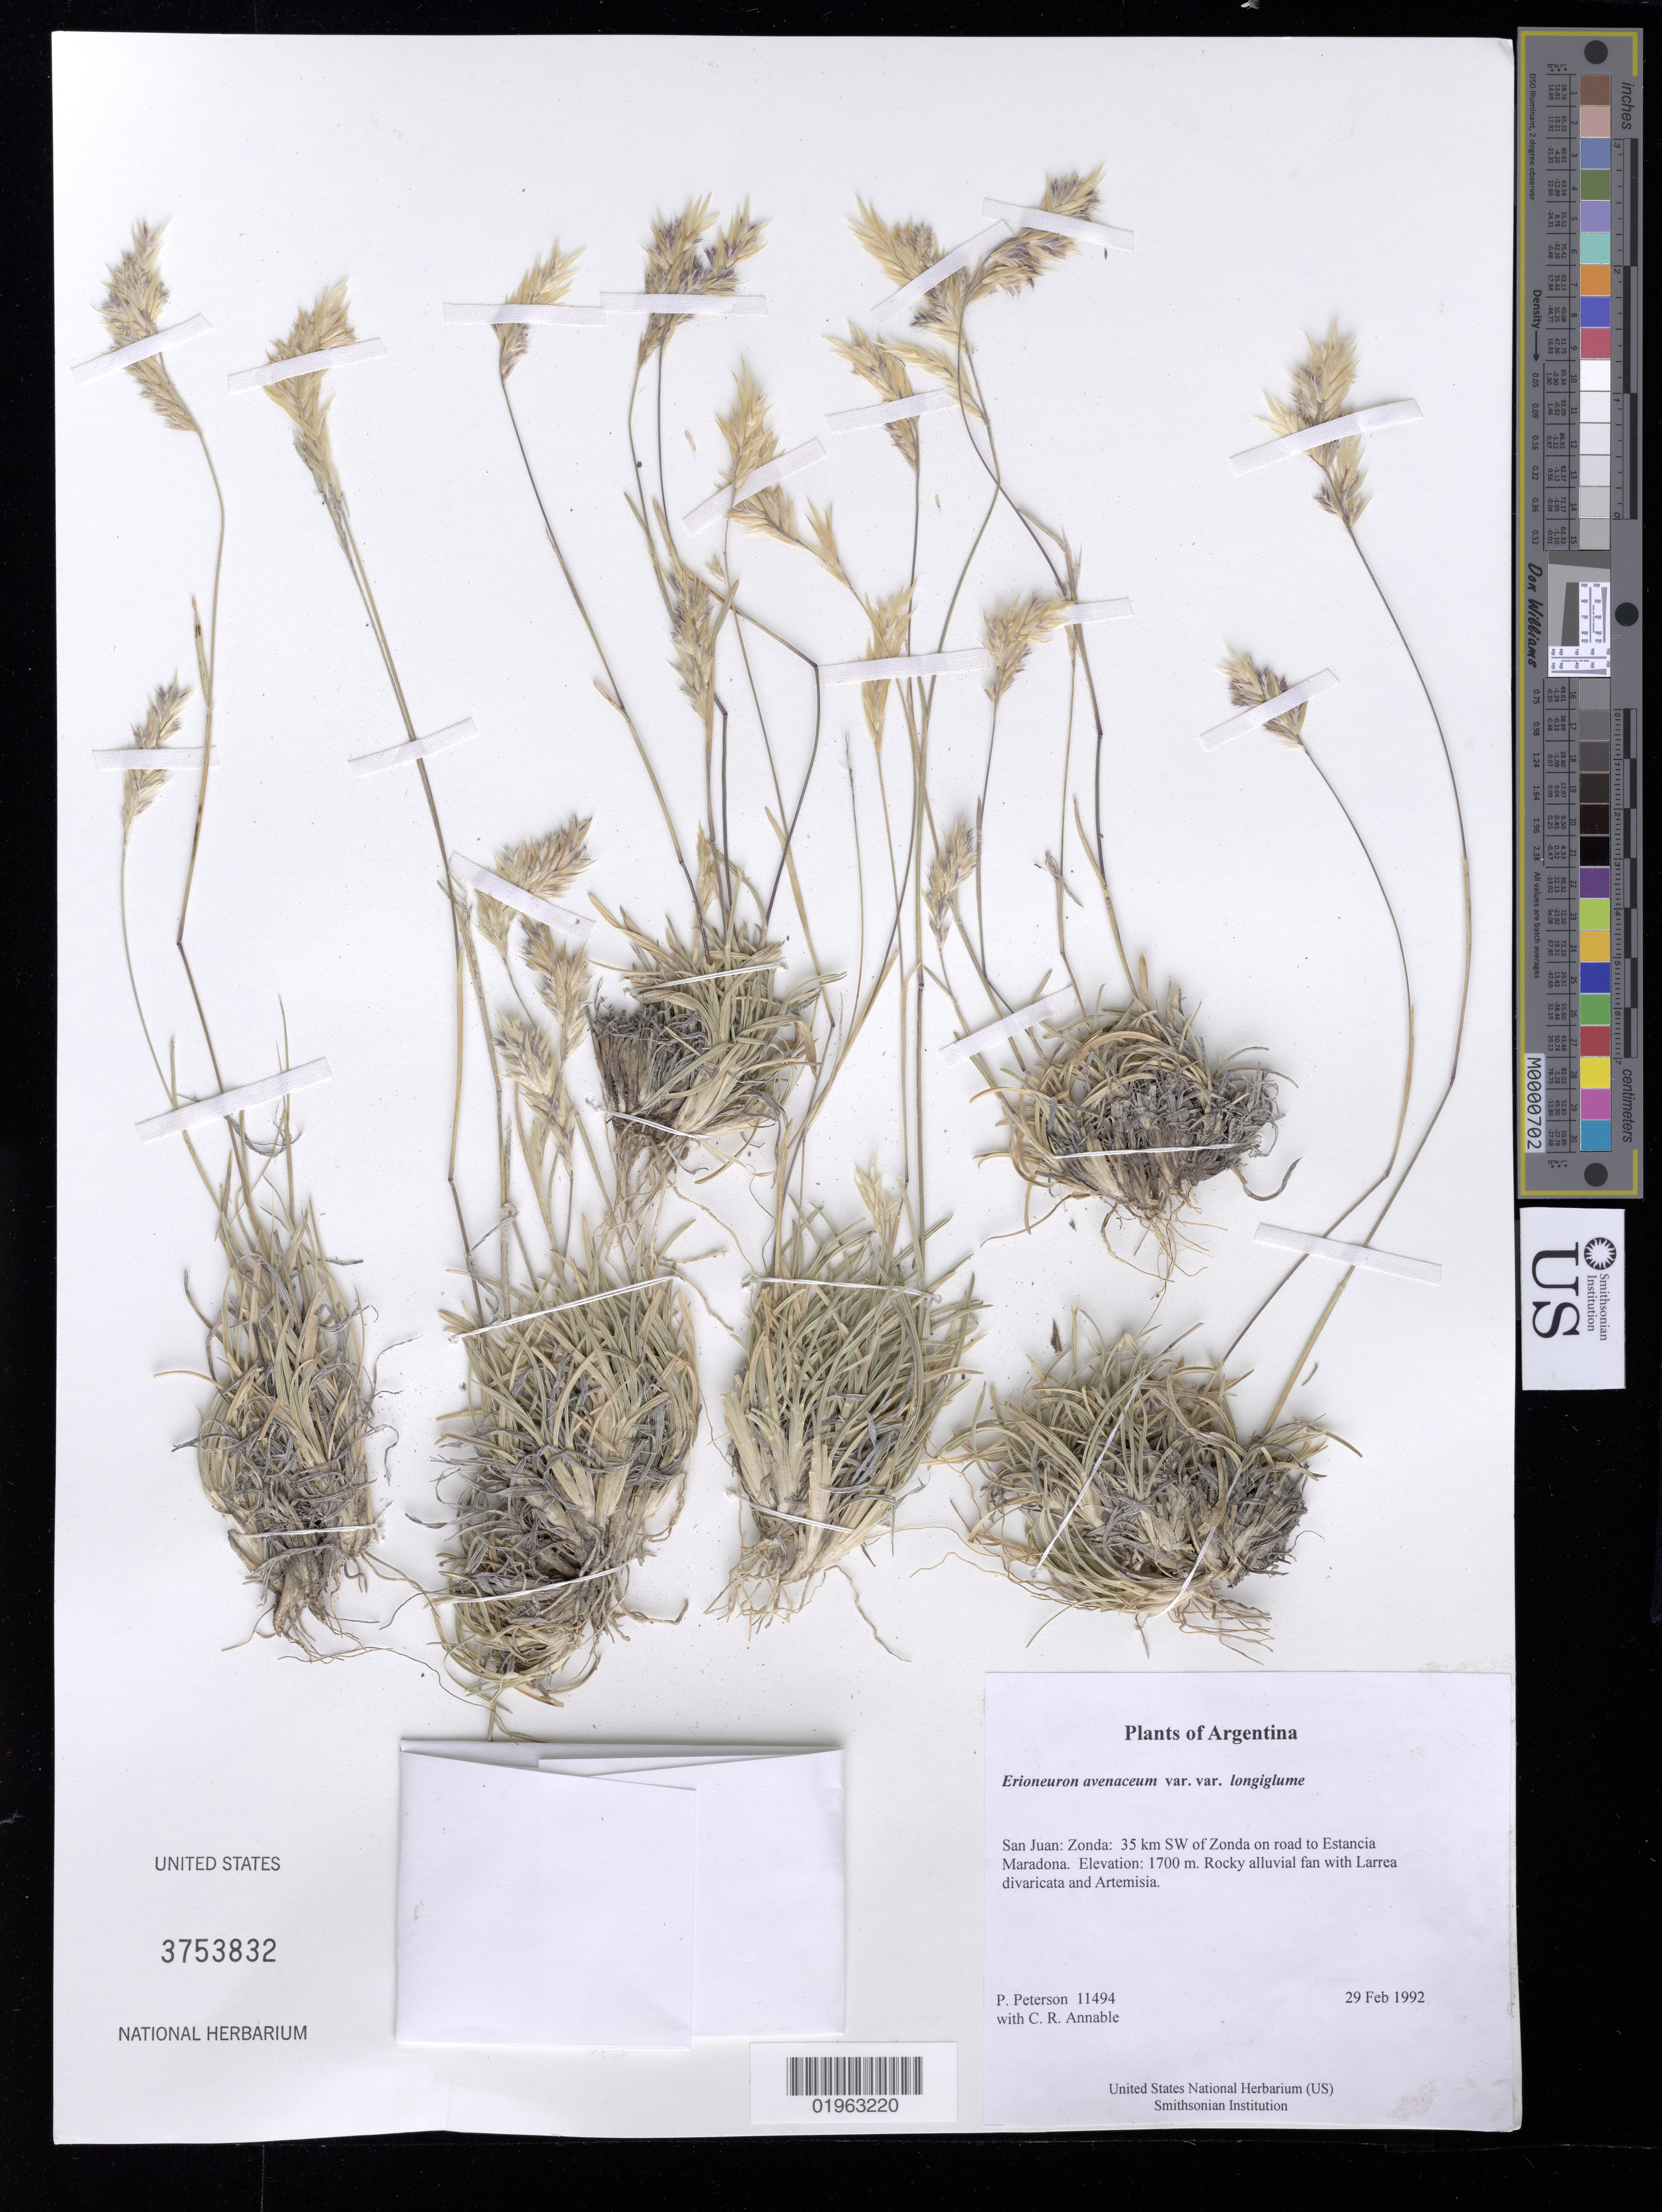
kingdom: Plantae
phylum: Tracheophyta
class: Liliopsida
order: Poales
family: Poaceae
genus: Erioneuron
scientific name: Erioneuron avenaceum var. longiglume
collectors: P. M. Peterson & C. R. Annable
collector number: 11494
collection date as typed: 29 Feb 1992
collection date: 1992-02-29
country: Argentina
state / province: San Juan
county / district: Zonda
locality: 35 km SW of Zonda on road to Estancia Maradona.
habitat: Rocky alluvial fan with Larrea divaricata and Artemisia.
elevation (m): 1700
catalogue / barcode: US 3753832